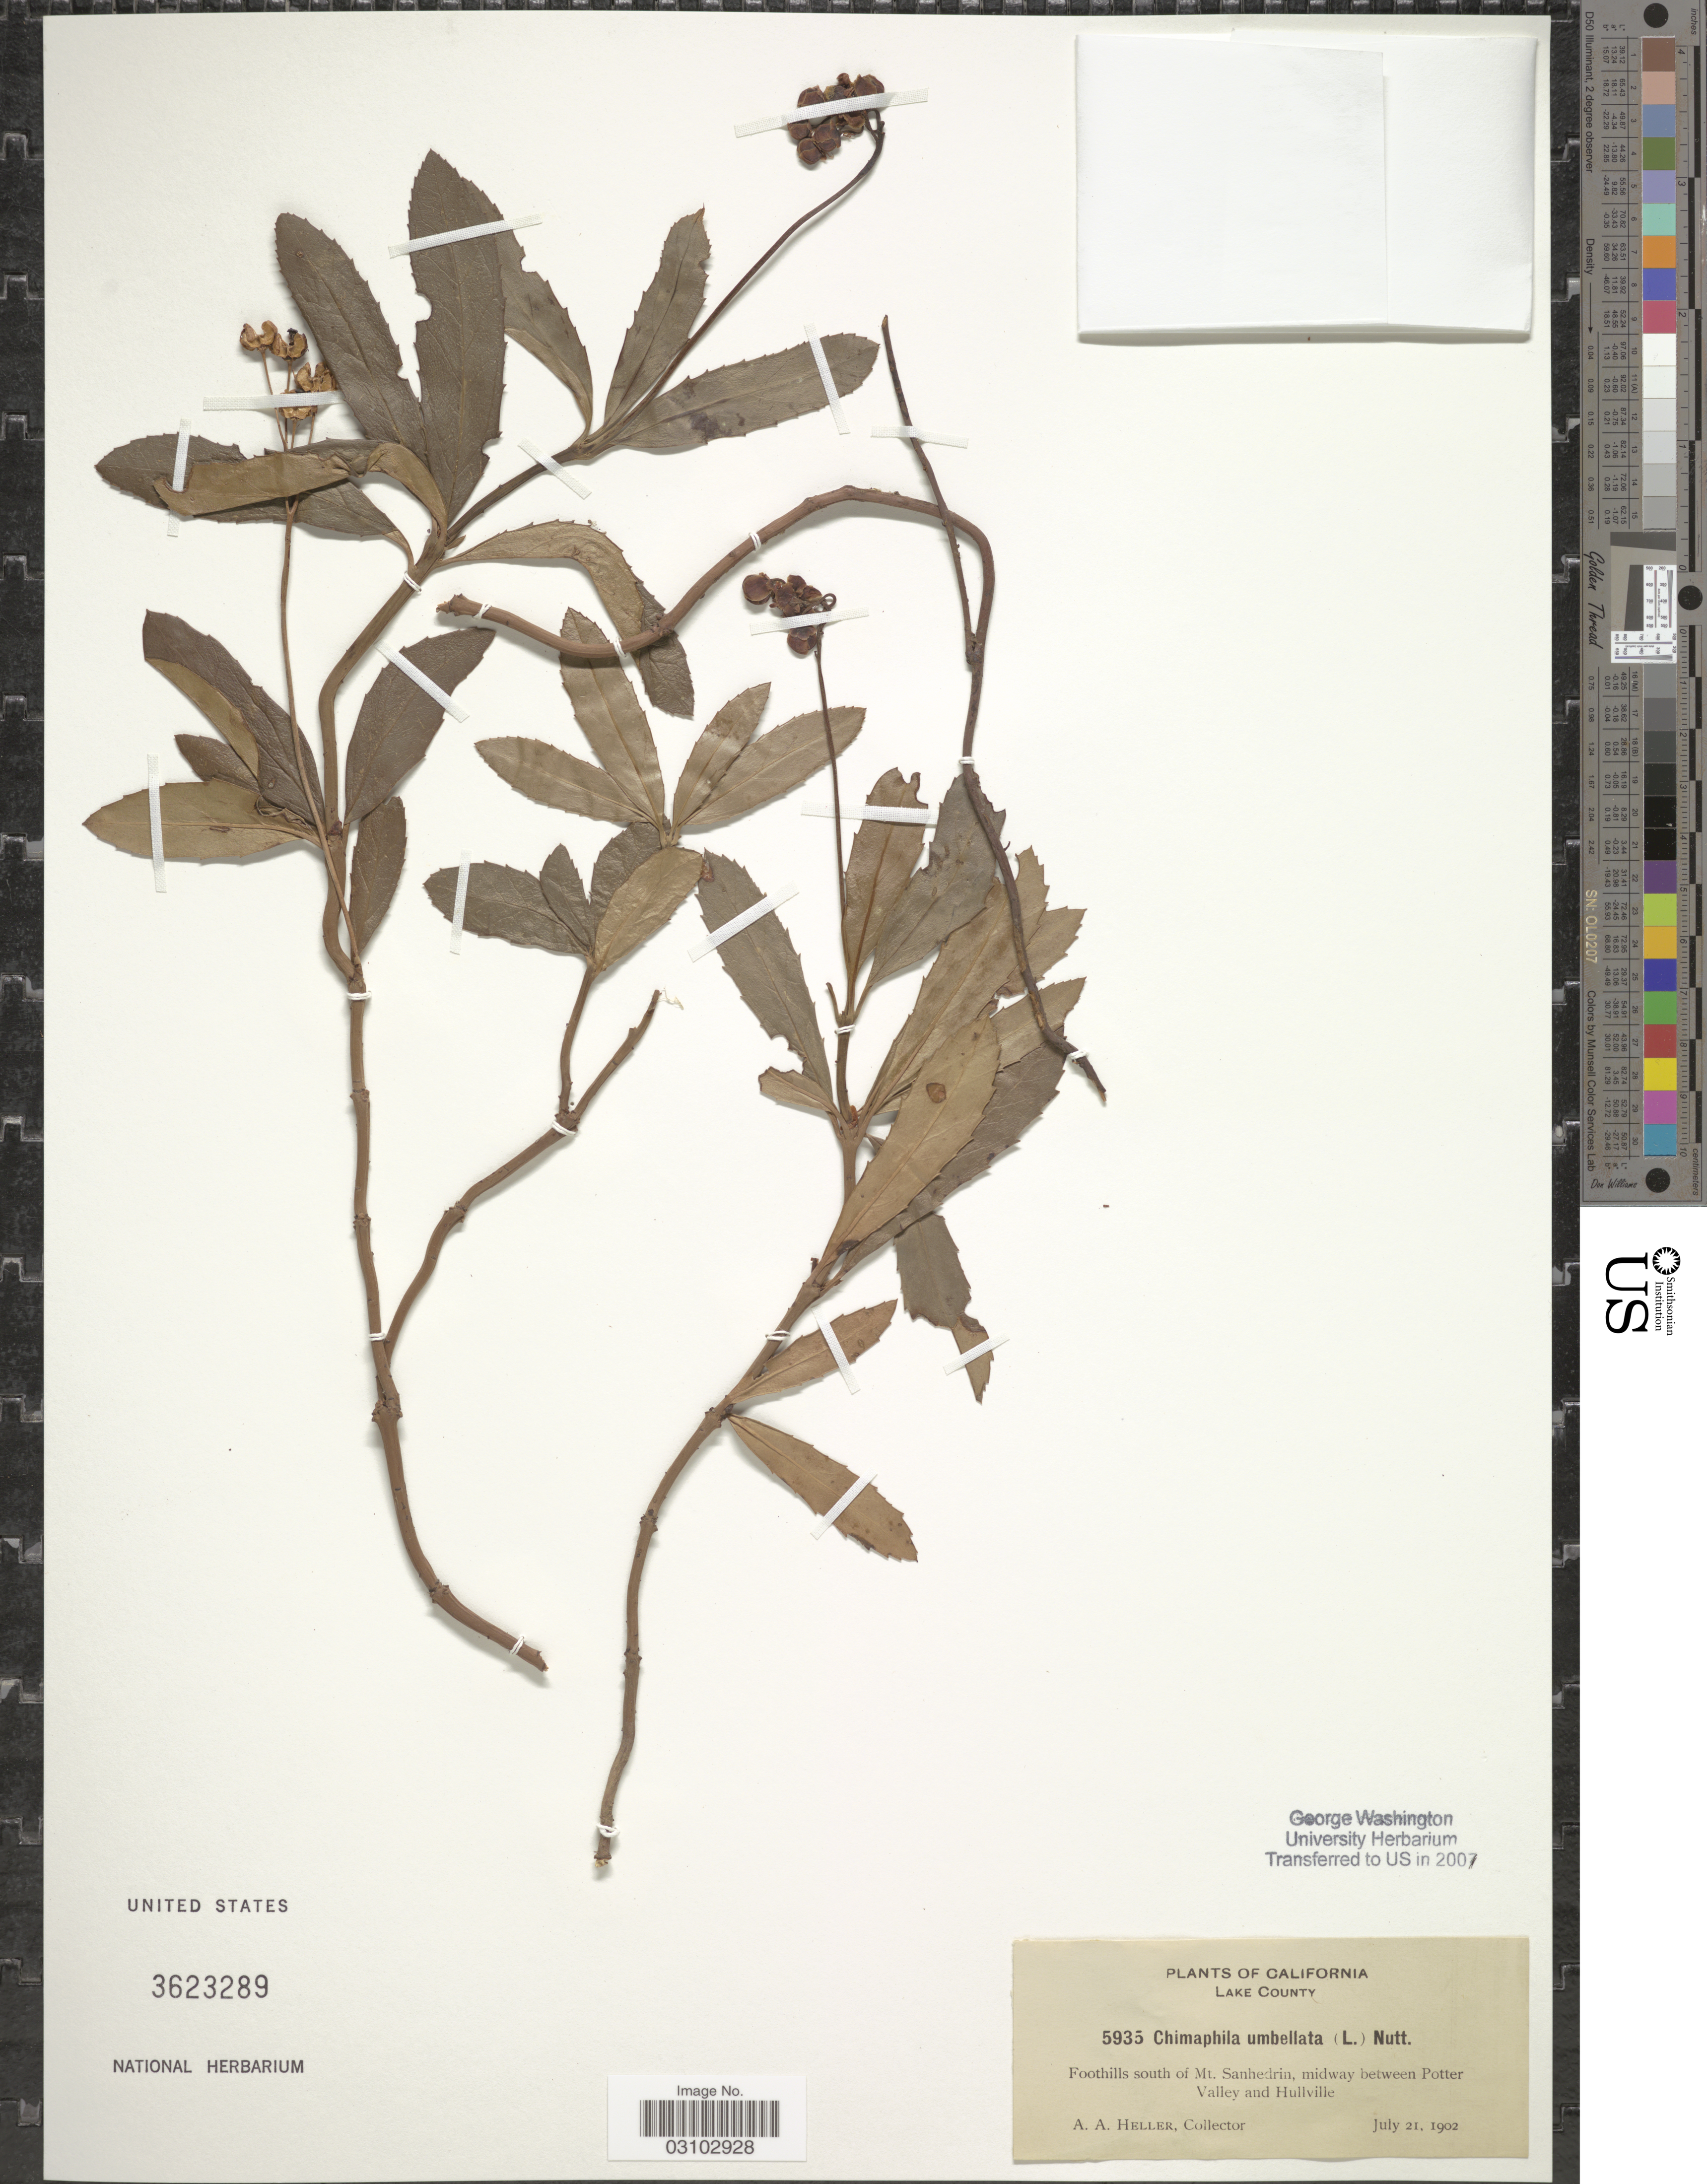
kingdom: Plantae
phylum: Tracheophyta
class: Magnoliopsida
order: Ericales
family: Ericaceae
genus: Chimaphila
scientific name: Chimaphila umbellata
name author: (L.) W.P.C. Barton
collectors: A. A. Heller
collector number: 5935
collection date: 1902-07-21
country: United States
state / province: California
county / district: Lake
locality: Lake County. Foothills south of Mt. Sanhedrin, midway between Potter Valley and Hullville.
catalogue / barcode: US 3623289